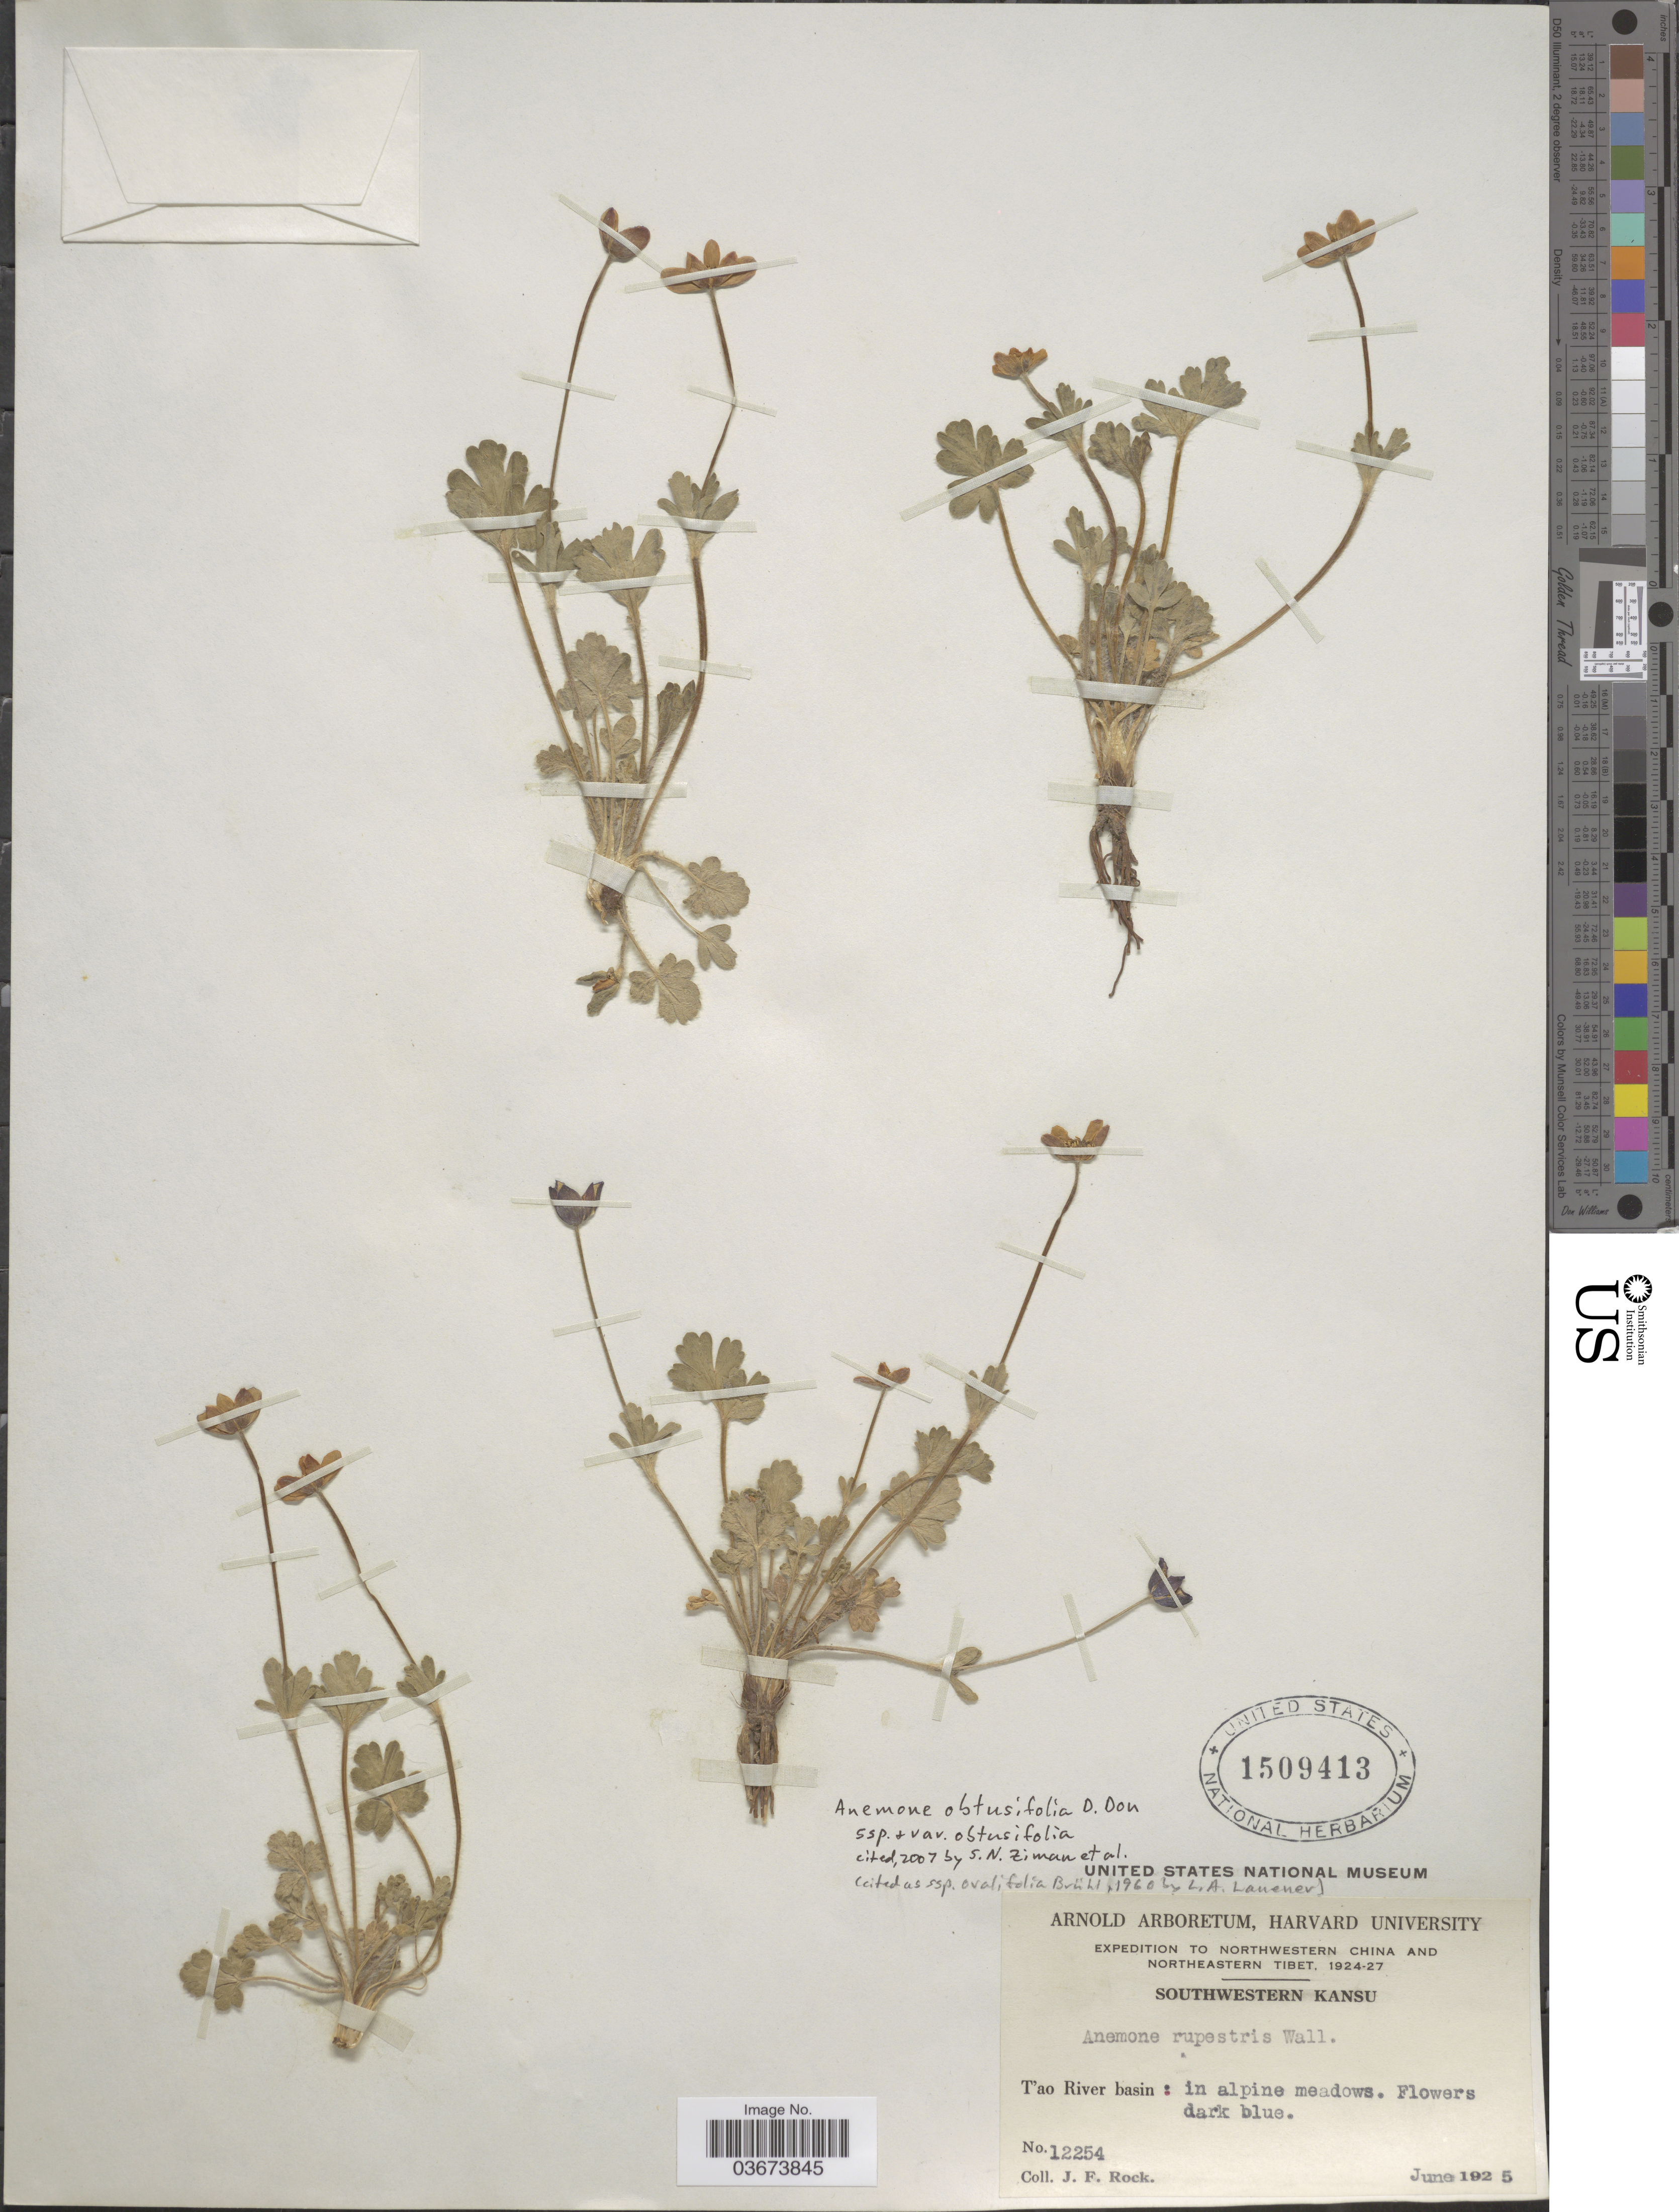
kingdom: Plantae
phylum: Tracheophyta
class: Magnoliopsida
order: Ranunculales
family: Ranunculaceae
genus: Anemone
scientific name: Anemone obtusiloba subsp. obtusiloba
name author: D. Don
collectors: J. Rock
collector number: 12254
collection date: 1925-06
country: China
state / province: Gansu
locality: Northwestern China and Northeastern Tibet. [unsure placement] Southwestern Kansu. T'ao River basin.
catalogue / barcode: US 1509413